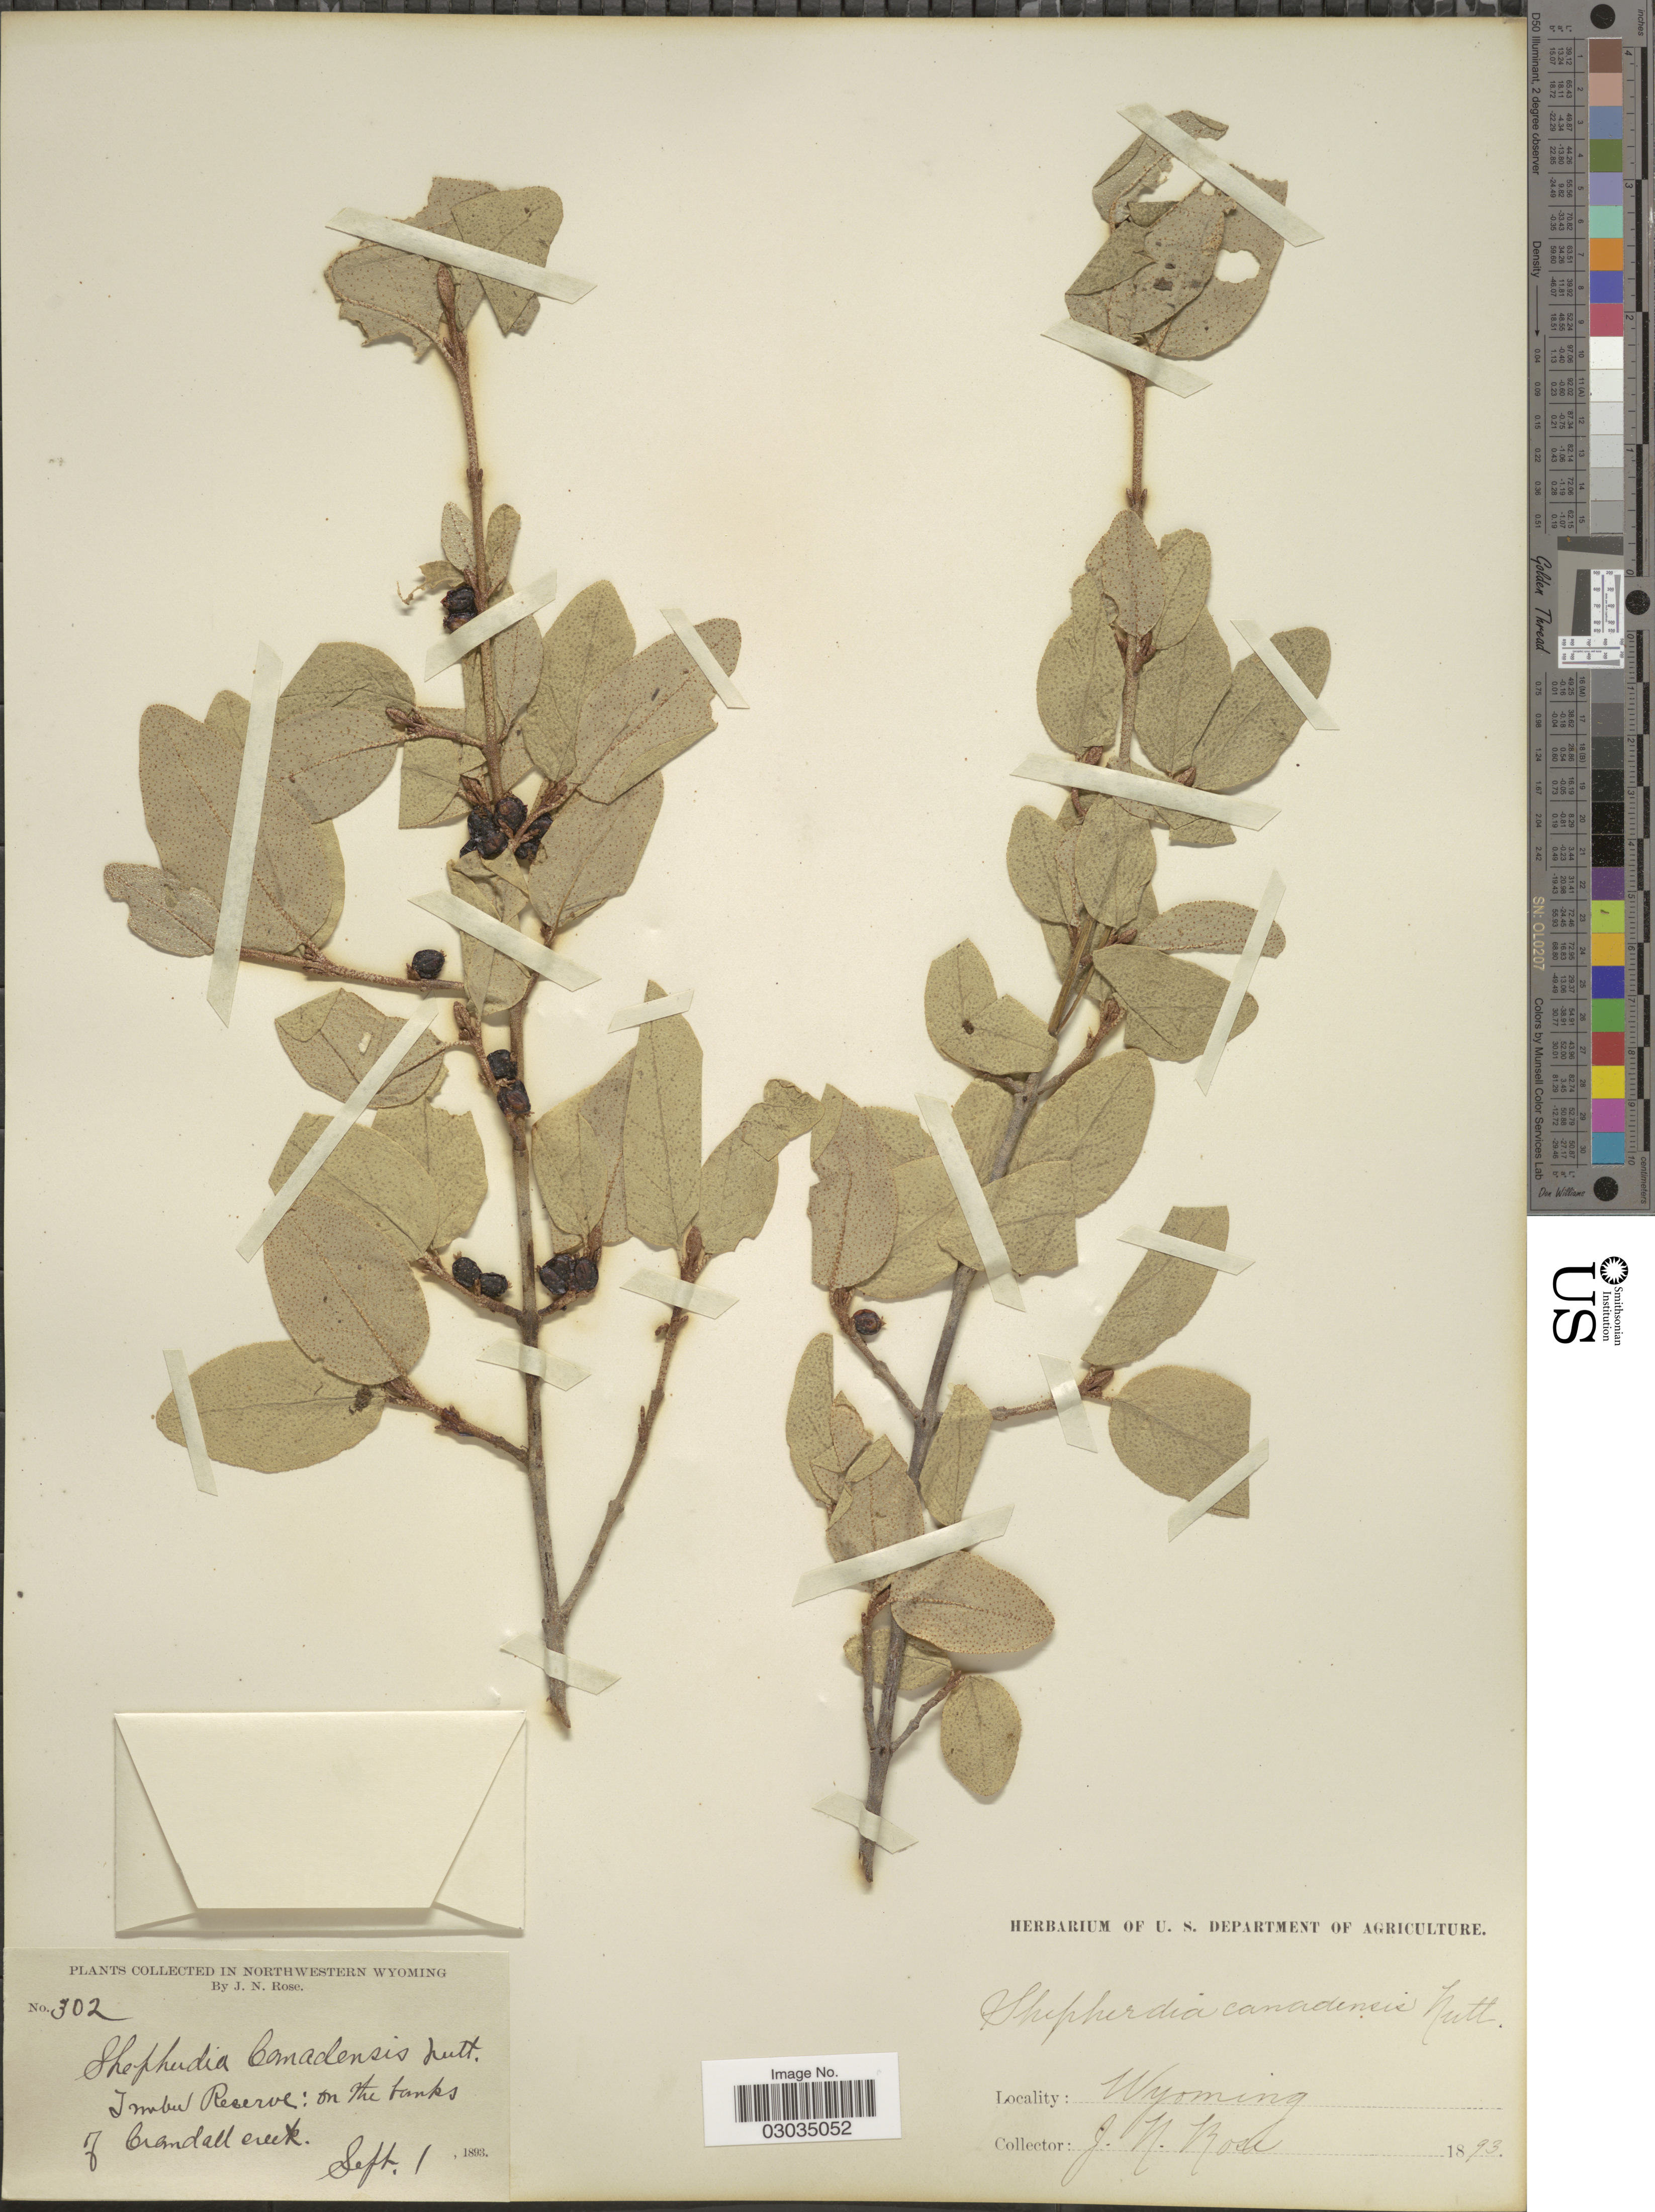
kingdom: Plantae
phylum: Tracheophyta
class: Magnoliopsida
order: Rosales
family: Elaeagnaceae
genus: Shepherdia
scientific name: Shepherdia canadensis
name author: (L.) Nutt.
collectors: J. N. Rose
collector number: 302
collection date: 1893-09-01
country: United States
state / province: Wyoming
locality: Timber (Land) Reserve: on the banks of Crandall creek, Northwestern Wyoming.